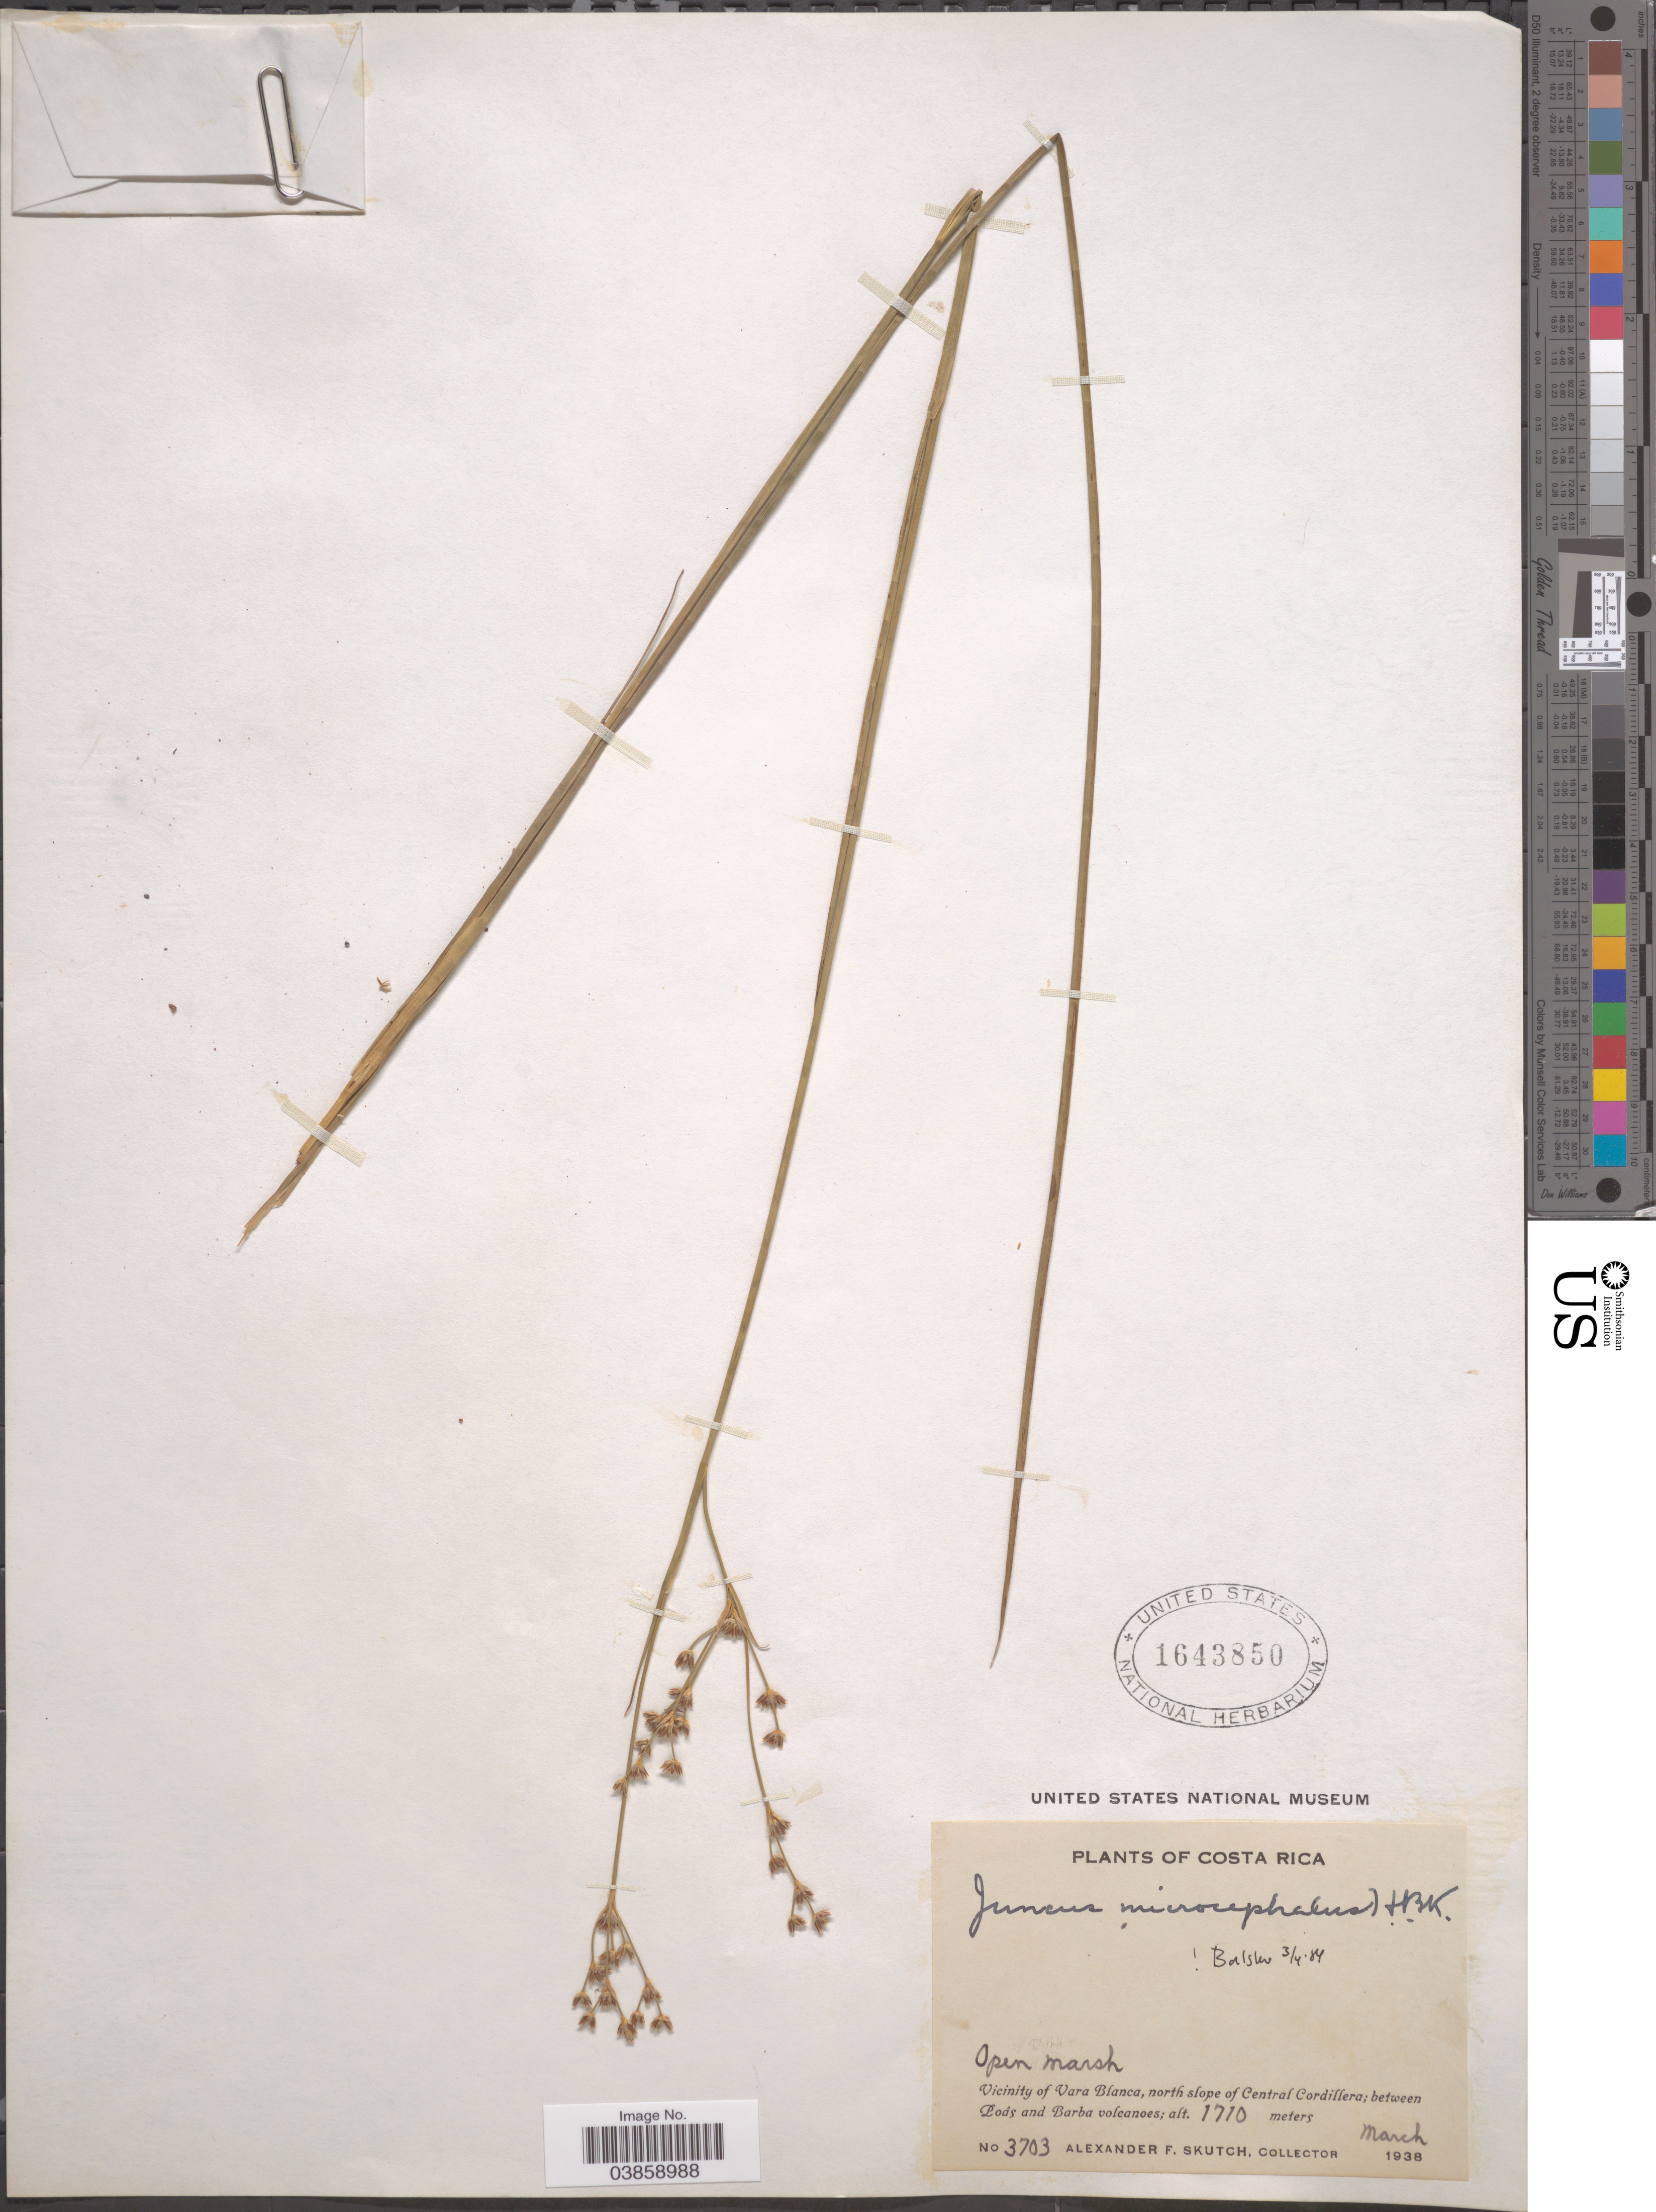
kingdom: Plantae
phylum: Tracheophyta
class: Liliopsida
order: Poales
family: Juncaceae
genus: Juncus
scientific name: Juncus microcephalus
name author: Kunth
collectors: A. F. Skutch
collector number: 3703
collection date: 1938-03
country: Costa Rica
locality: Vicinity of Vara Blanca, north slope of Central Cordillera; between Poás and Barba volcanoes.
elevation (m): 1710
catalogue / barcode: US 1643850